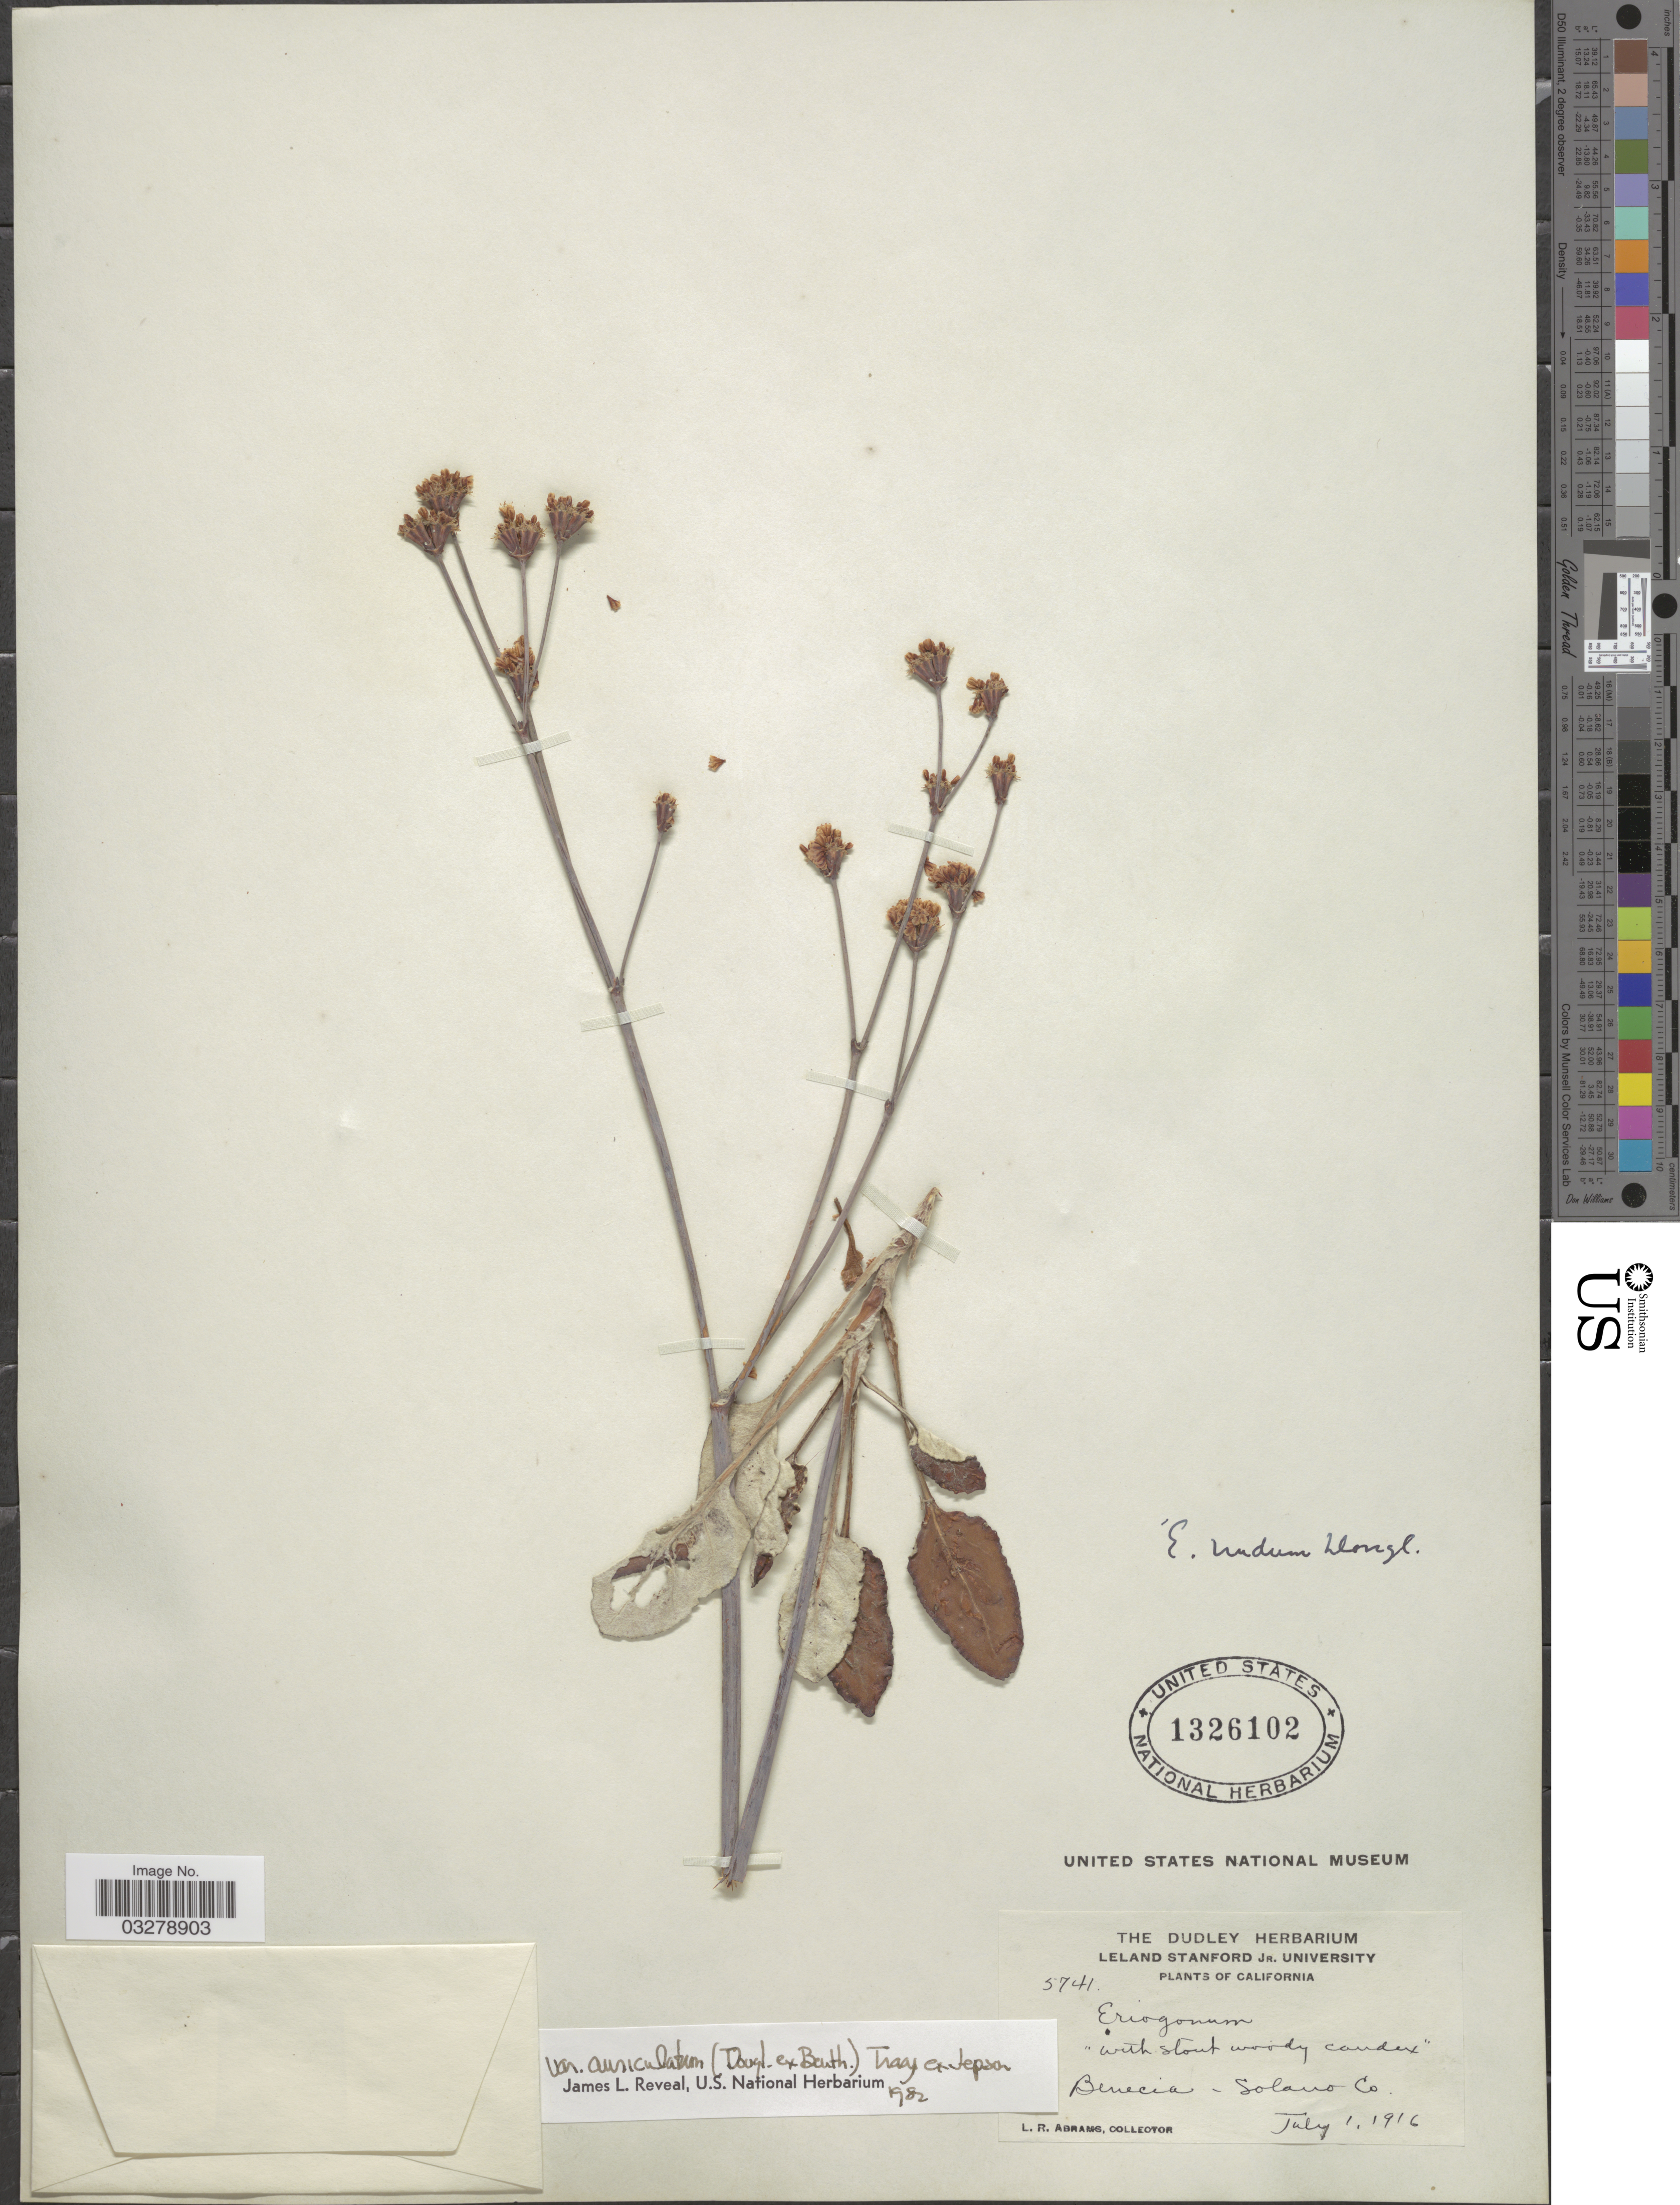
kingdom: Plantae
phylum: Tracheophyta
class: Magnoliopsida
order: Caryophyllales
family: Polygonaceae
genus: Eriogonum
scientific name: Eriogonum nudum var. auriculatum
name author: (Benth.) Tracy ex Jeps.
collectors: L. Abrams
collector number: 5741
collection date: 1916-07-01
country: United States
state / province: California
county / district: Solano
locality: Benecia - Solano Co.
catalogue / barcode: US 1326102